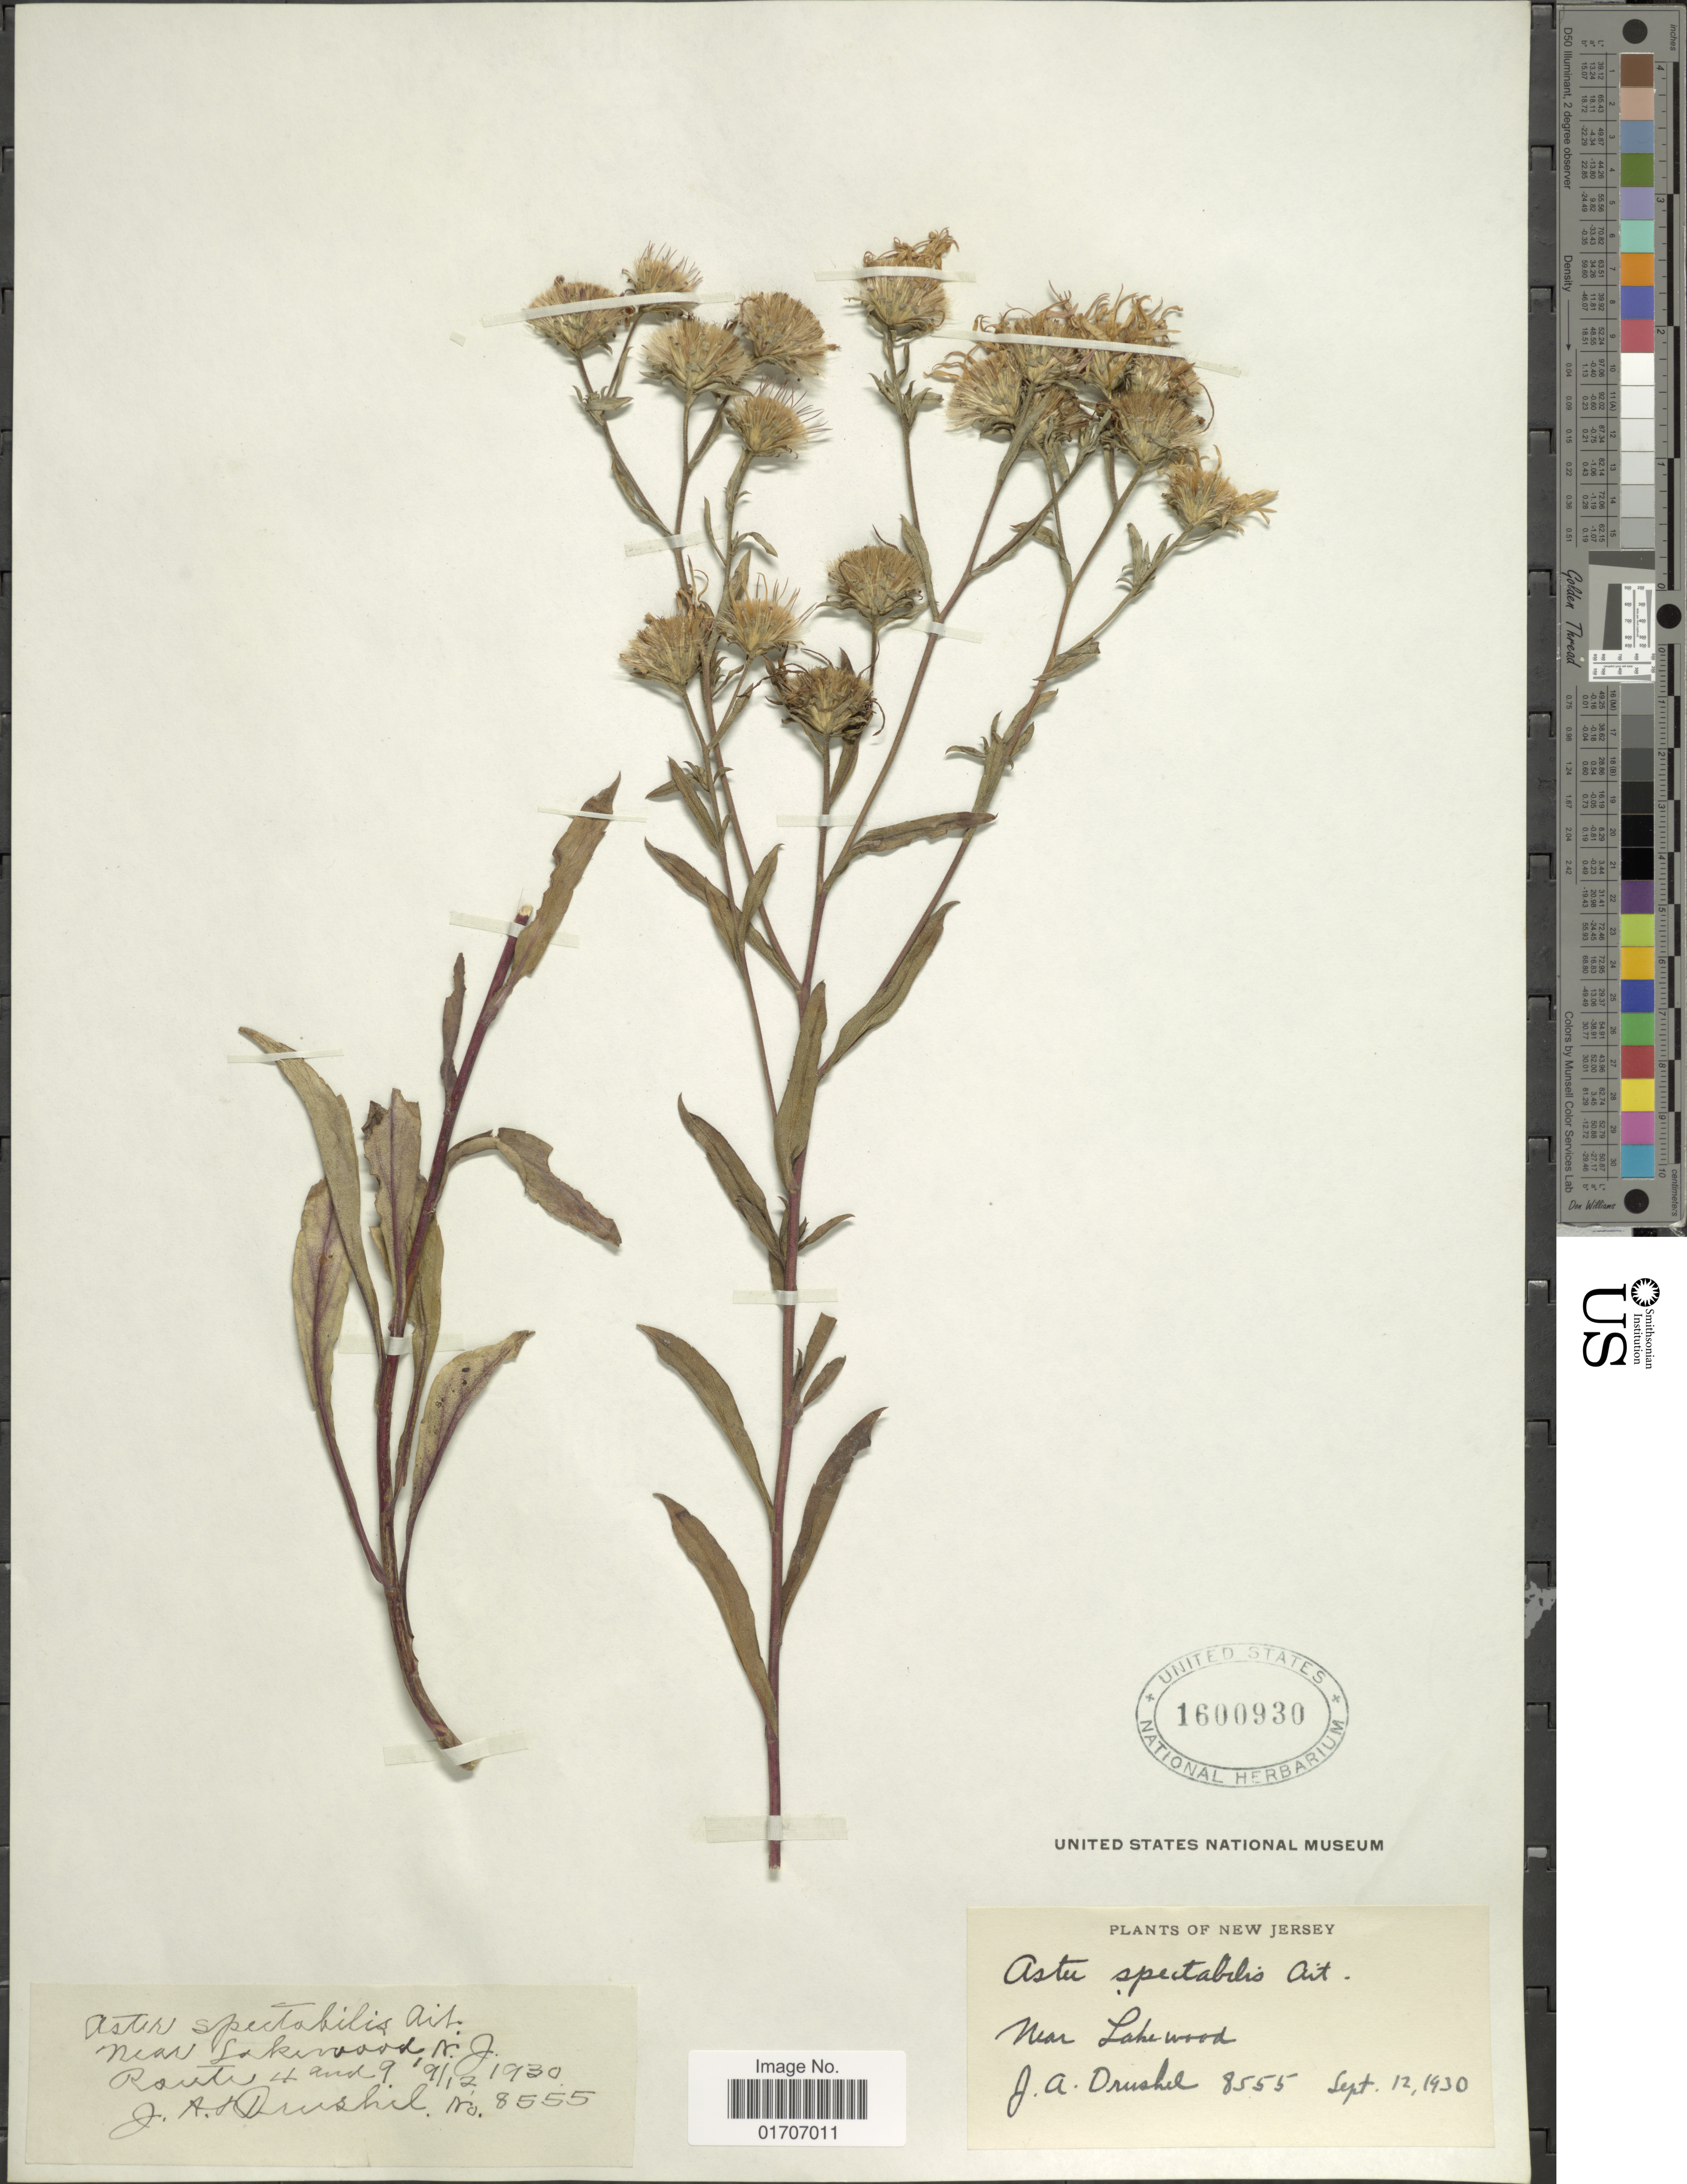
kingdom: Plantae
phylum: Tracheophyta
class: Magnoliopsida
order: Asterales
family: Asteraceae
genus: Eurybia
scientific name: Eurybia spectabilis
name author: (Aiton) G.L. Nesom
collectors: J. A. Drushel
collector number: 8555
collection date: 1930-09-12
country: United States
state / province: New Jersey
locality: Near Lakewood. Route 4 and 9.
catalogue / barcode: US 1600930